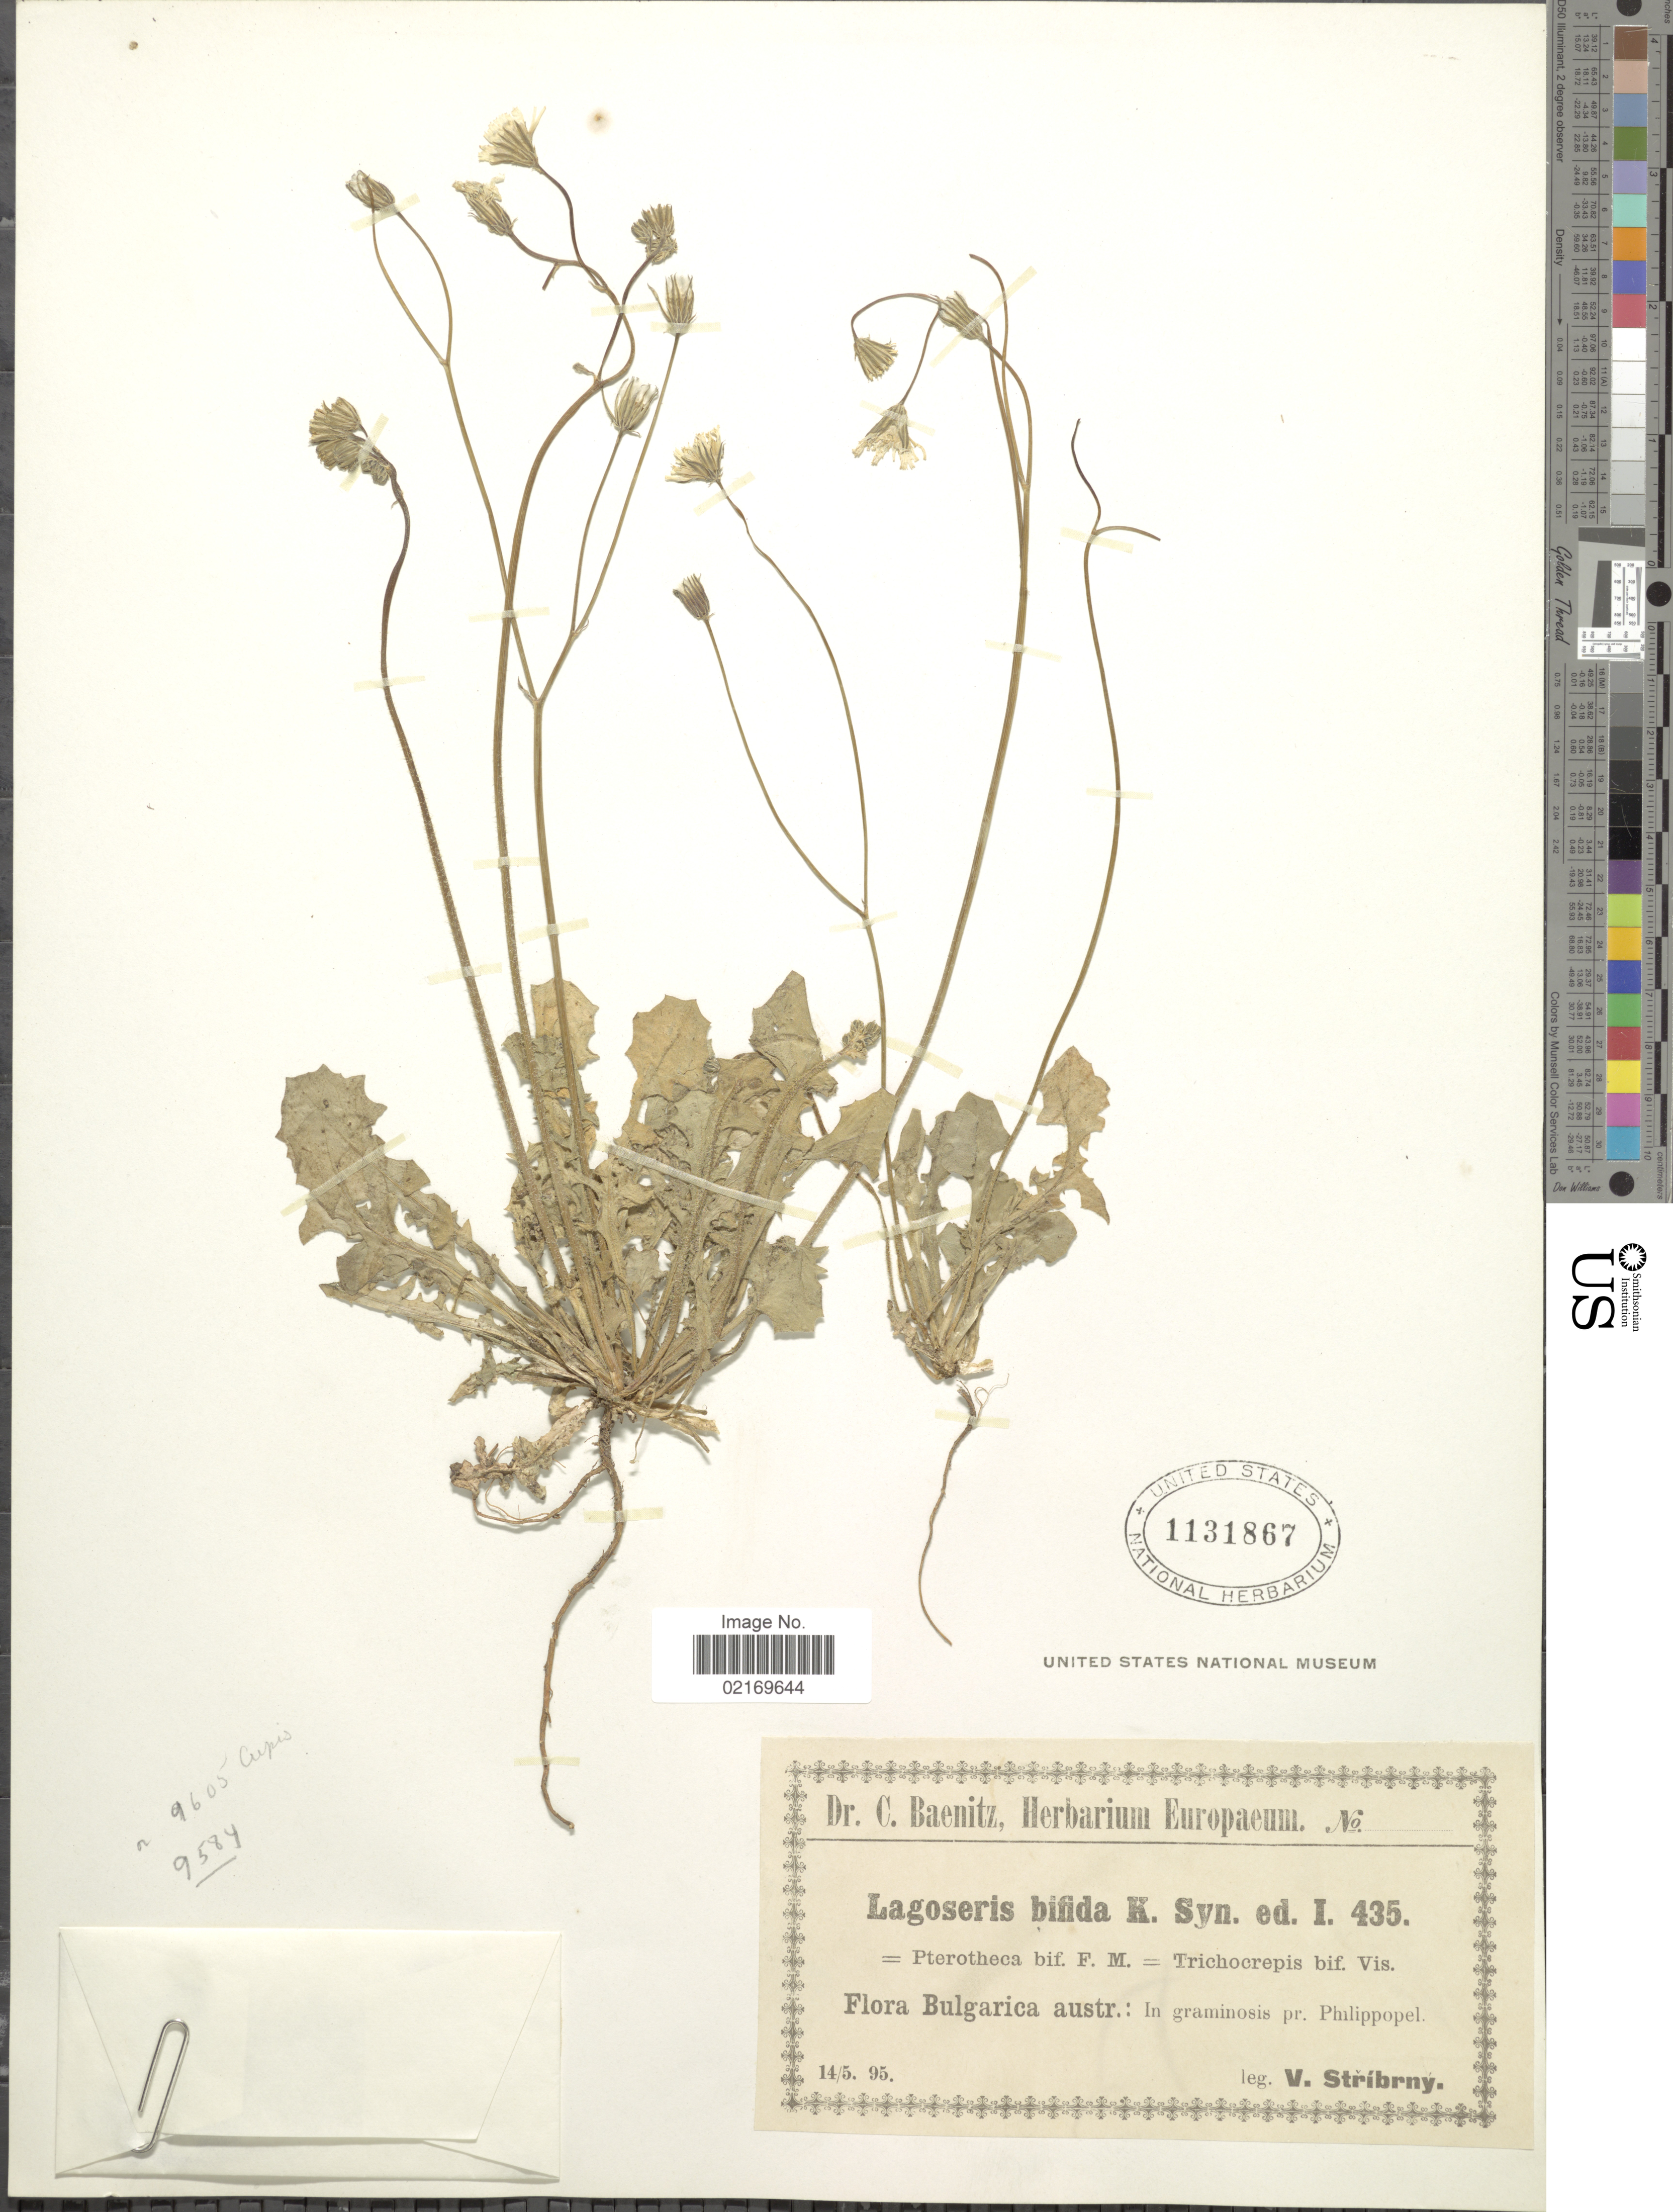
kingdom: Plantae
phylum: Tracheophyta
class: Magnoliopsida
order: Asterales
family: Asteraceae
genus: Crepis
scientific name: Crepis sancta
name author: (L.) Bornm.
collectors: V. Stribrny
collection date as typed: Transcribed d/m/y: 14/5/95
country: Bulgaria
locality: Bulgarica austr., pr. Philippopel [interpreted]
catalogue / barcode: US 1131867